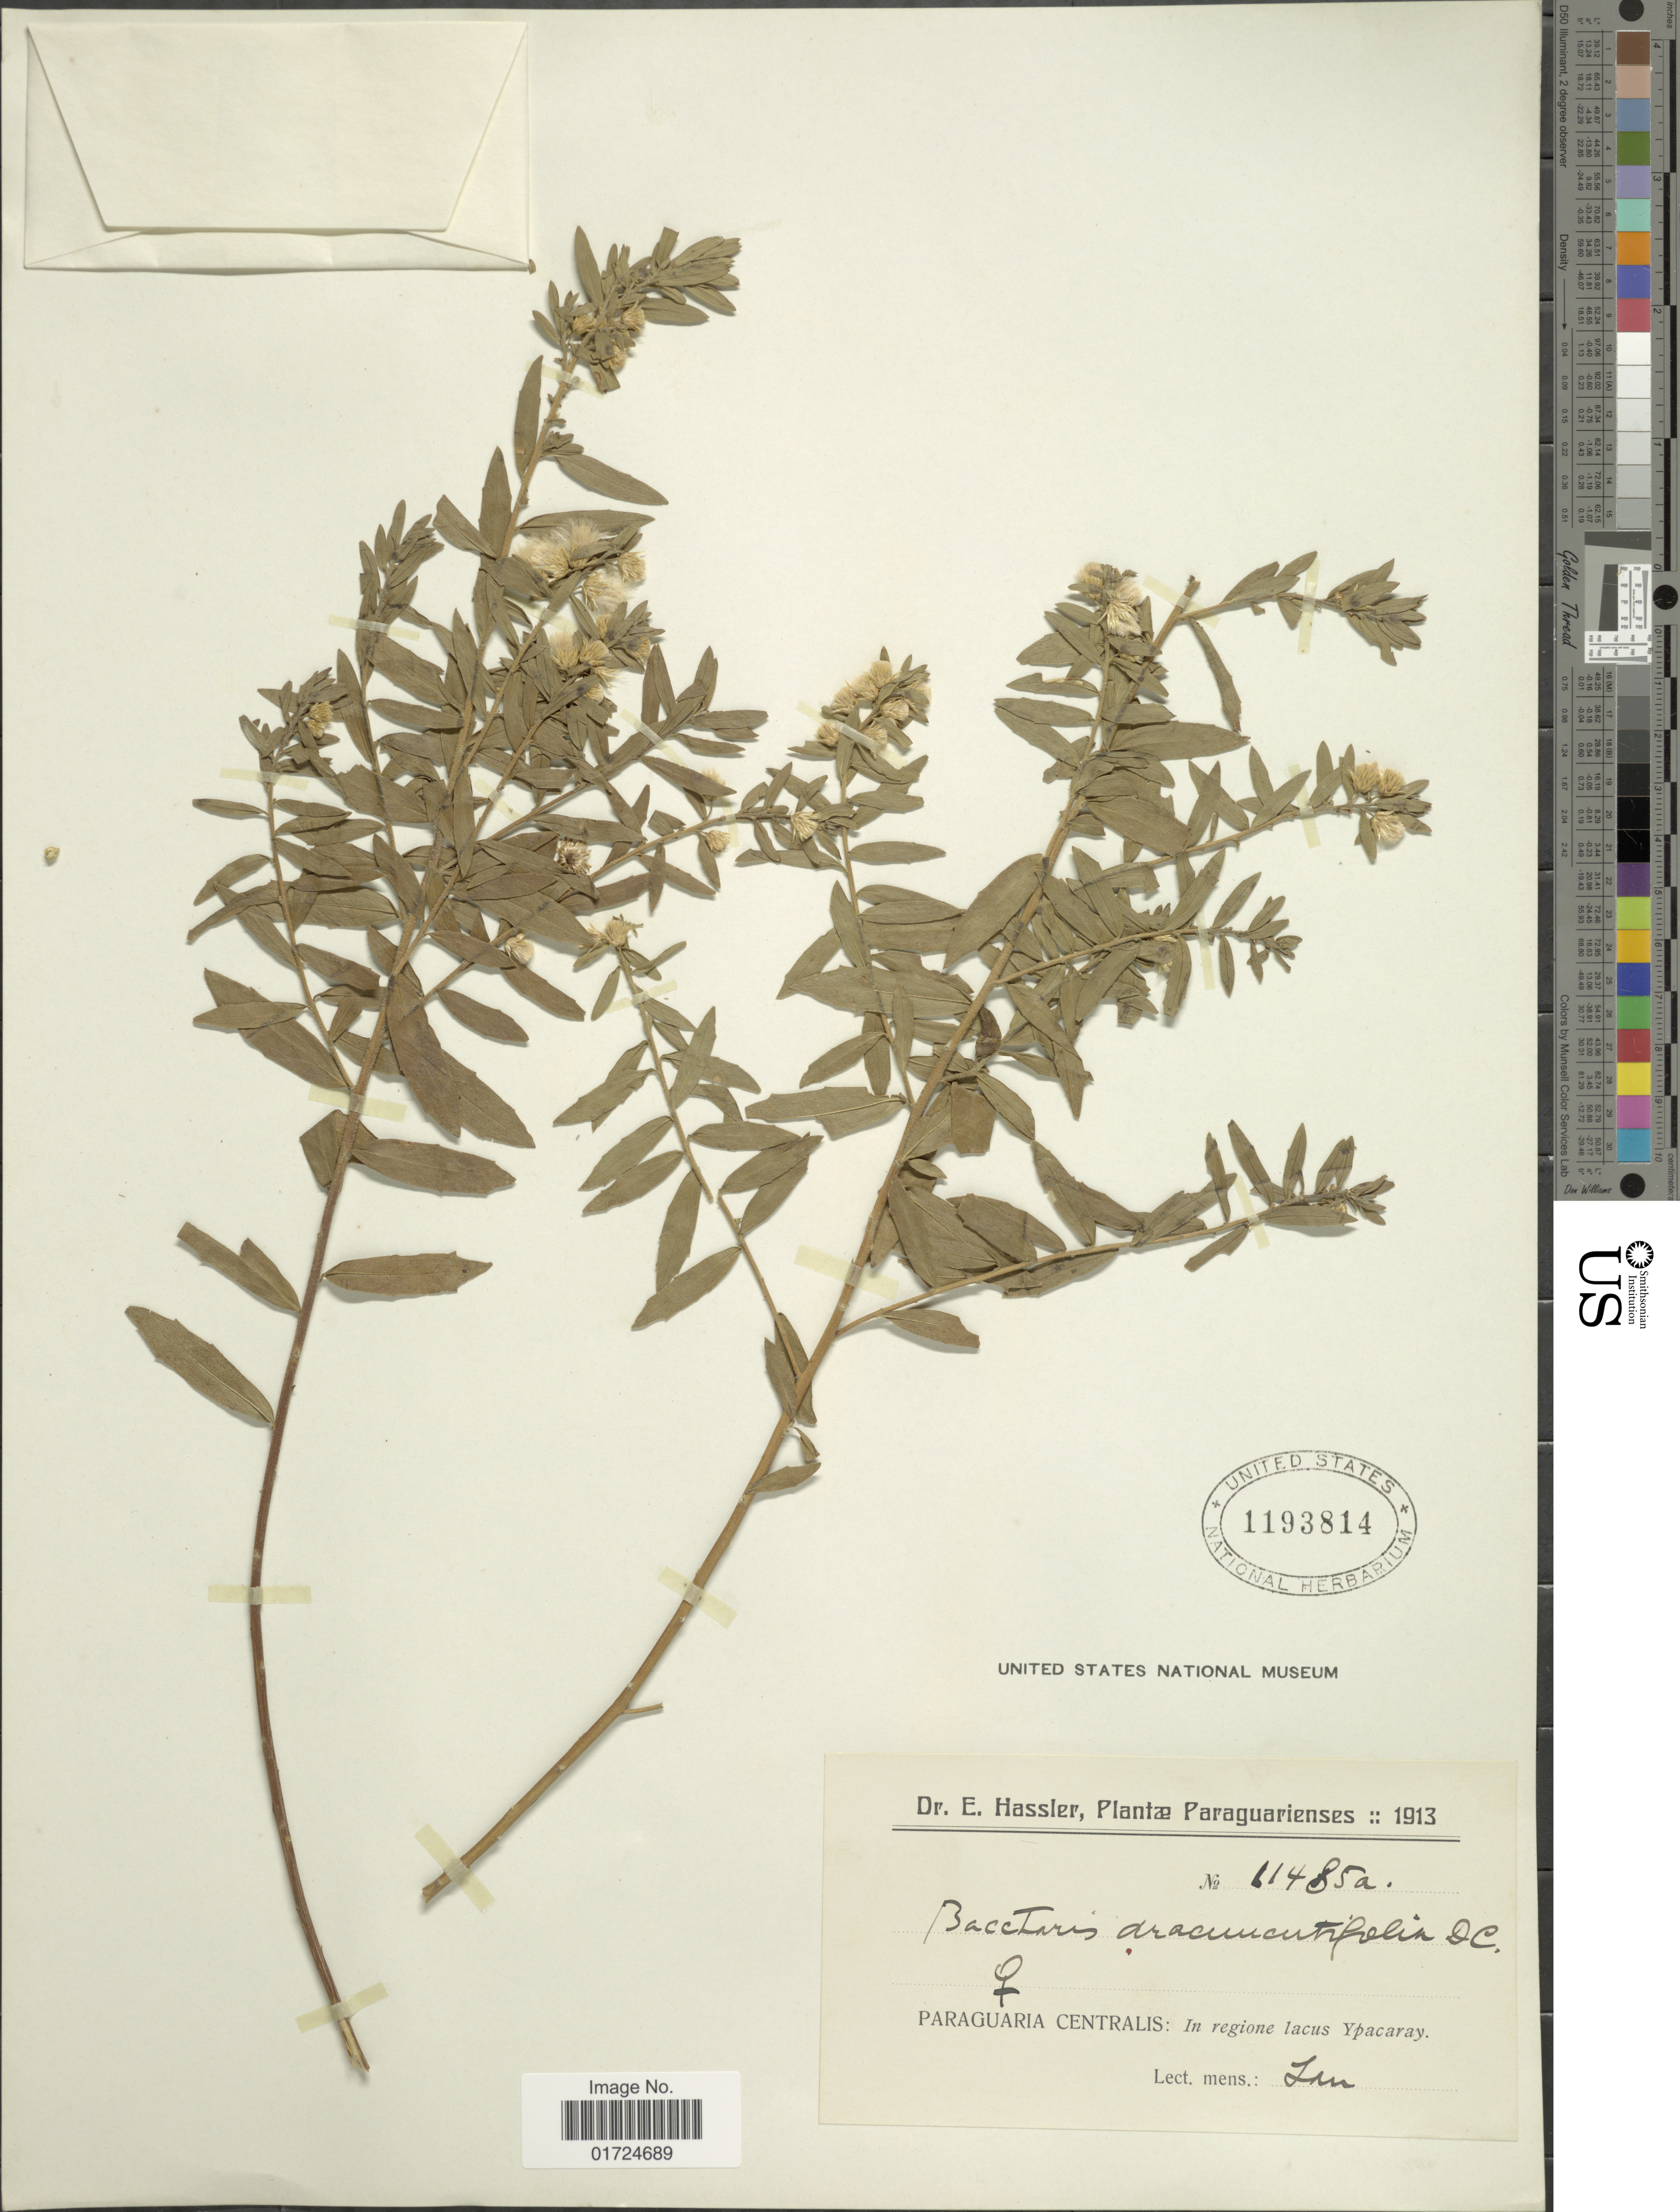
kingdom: Plantae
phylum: Tracheophyta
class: Magnoliopsida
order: Asterales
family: Asteraceae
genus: Baccharis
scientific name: Baccharis dracunculifolia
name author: DC.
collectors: E. Hassler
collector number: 11485a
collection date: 1913-01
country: Paraguay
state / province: Central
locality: Paraguaria Centralis: in regione lacus Ypacaray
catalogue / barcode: US 1193814